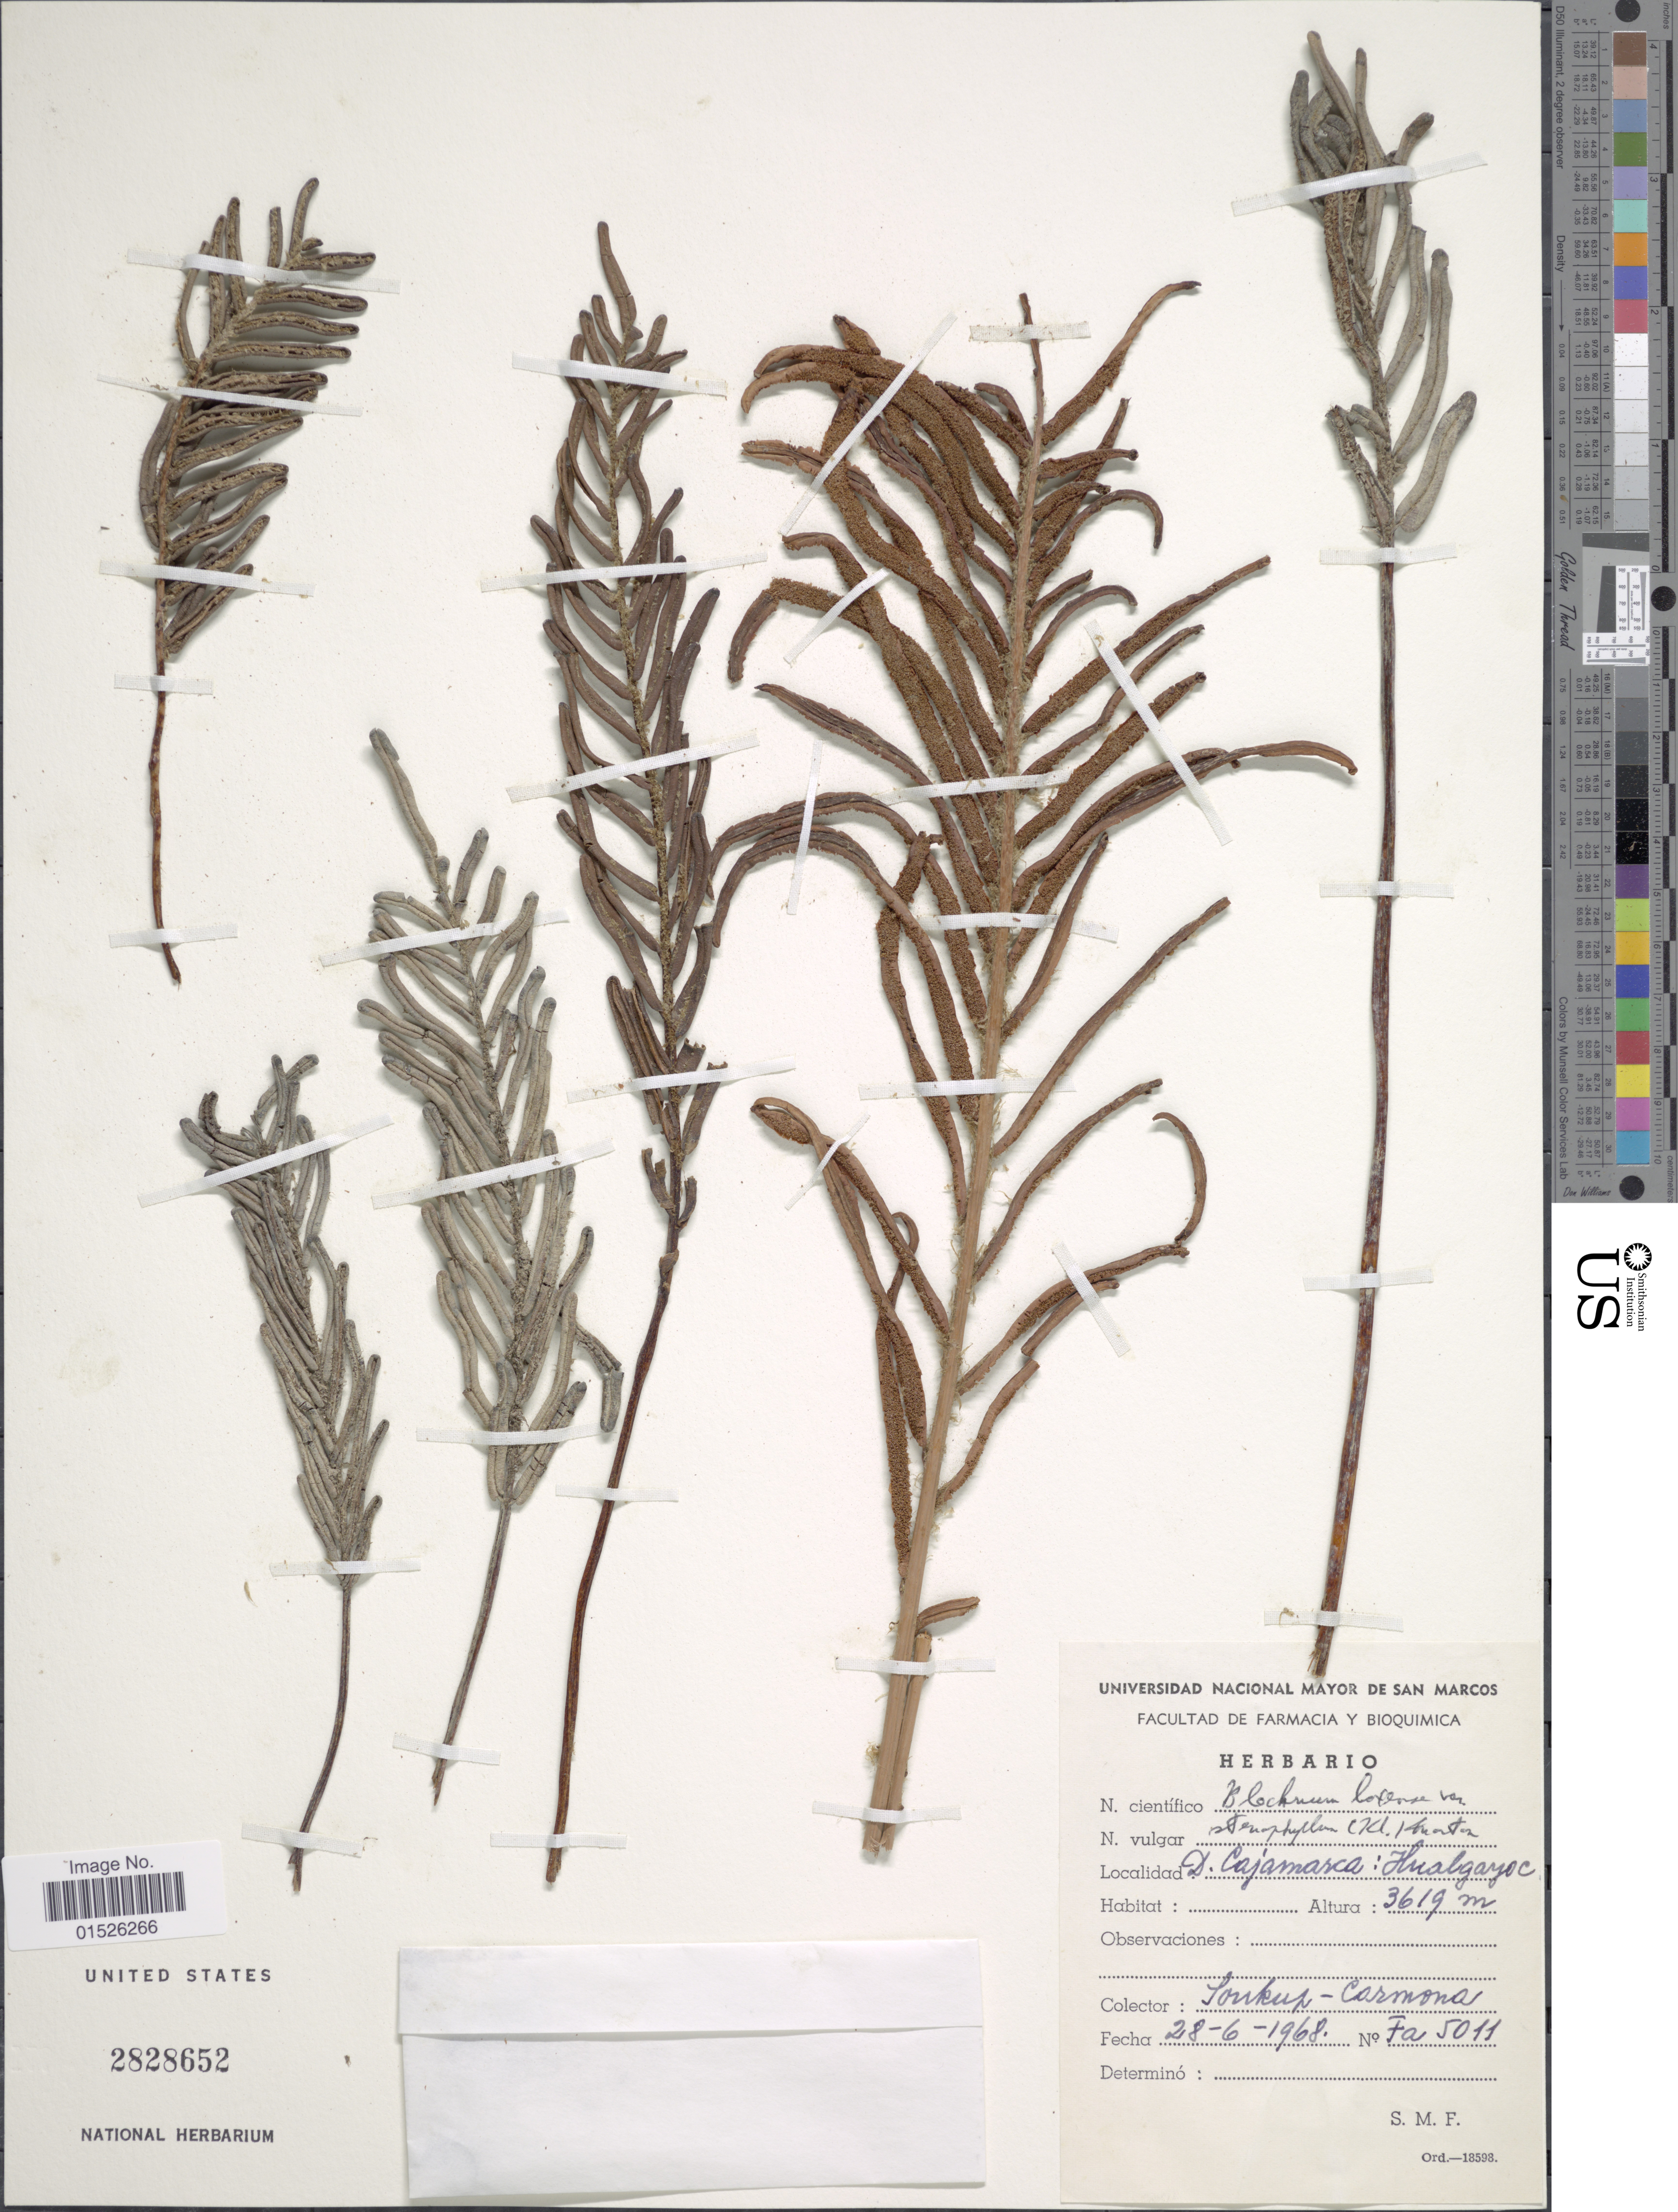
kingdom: Plantae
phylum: Tracheophyta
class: Polypodiopsida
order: Polypodiales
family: Blechnaceae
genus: Blechnum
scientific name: Blechnum loxense var. loxense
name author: (Kunth) Hook. ex Salomon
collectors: Soukup-Carmona, --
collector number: Fa5011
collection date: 1968-06-28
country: Peru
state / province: Cajamarca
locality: Hualgayoc, D. Cajamarca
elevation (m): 3619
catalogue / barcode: US 2828652